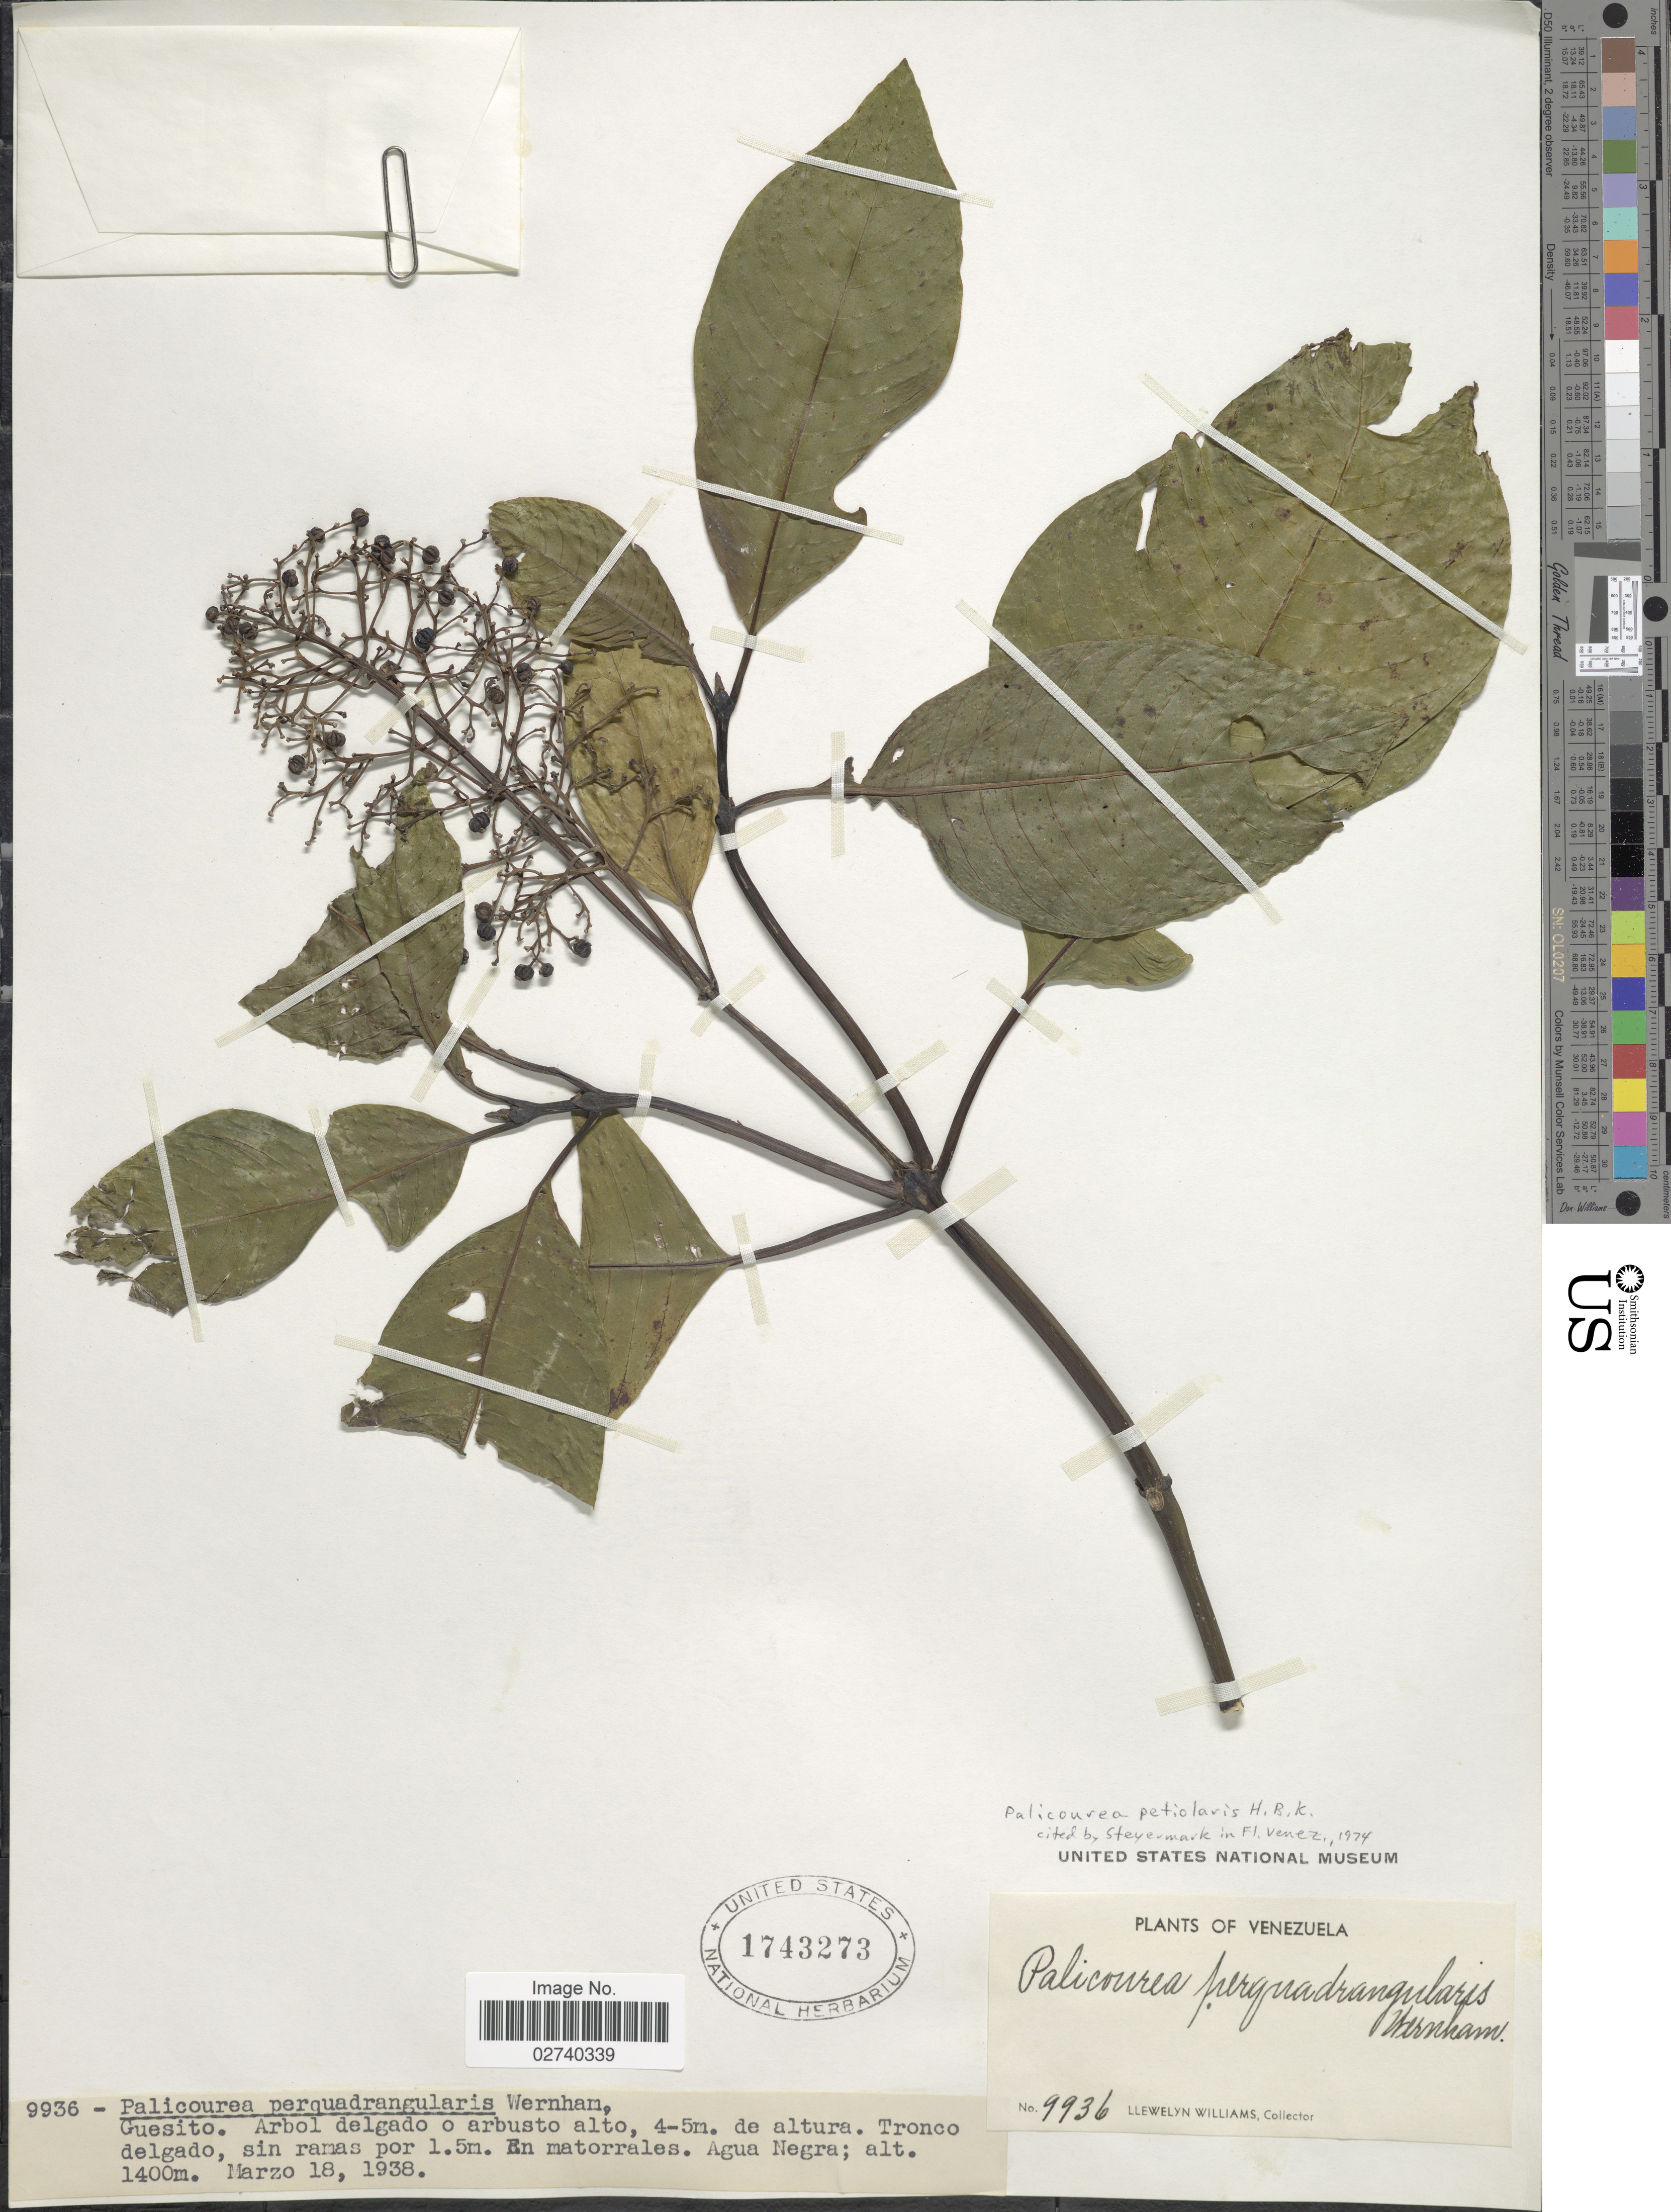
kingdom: Plantae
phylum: Tracheophyta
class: Magnoliopsida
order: Gentianales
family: Rubiaceae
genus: Palicourea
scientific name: Palicourea petiolaris Kunth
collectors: Ll. Williams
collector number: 9936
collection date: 1938-03-18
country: Venezuela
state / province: Lara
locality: Guesito. En matorrales. Agua Negro.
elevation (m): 1400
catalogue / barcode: US 1743273